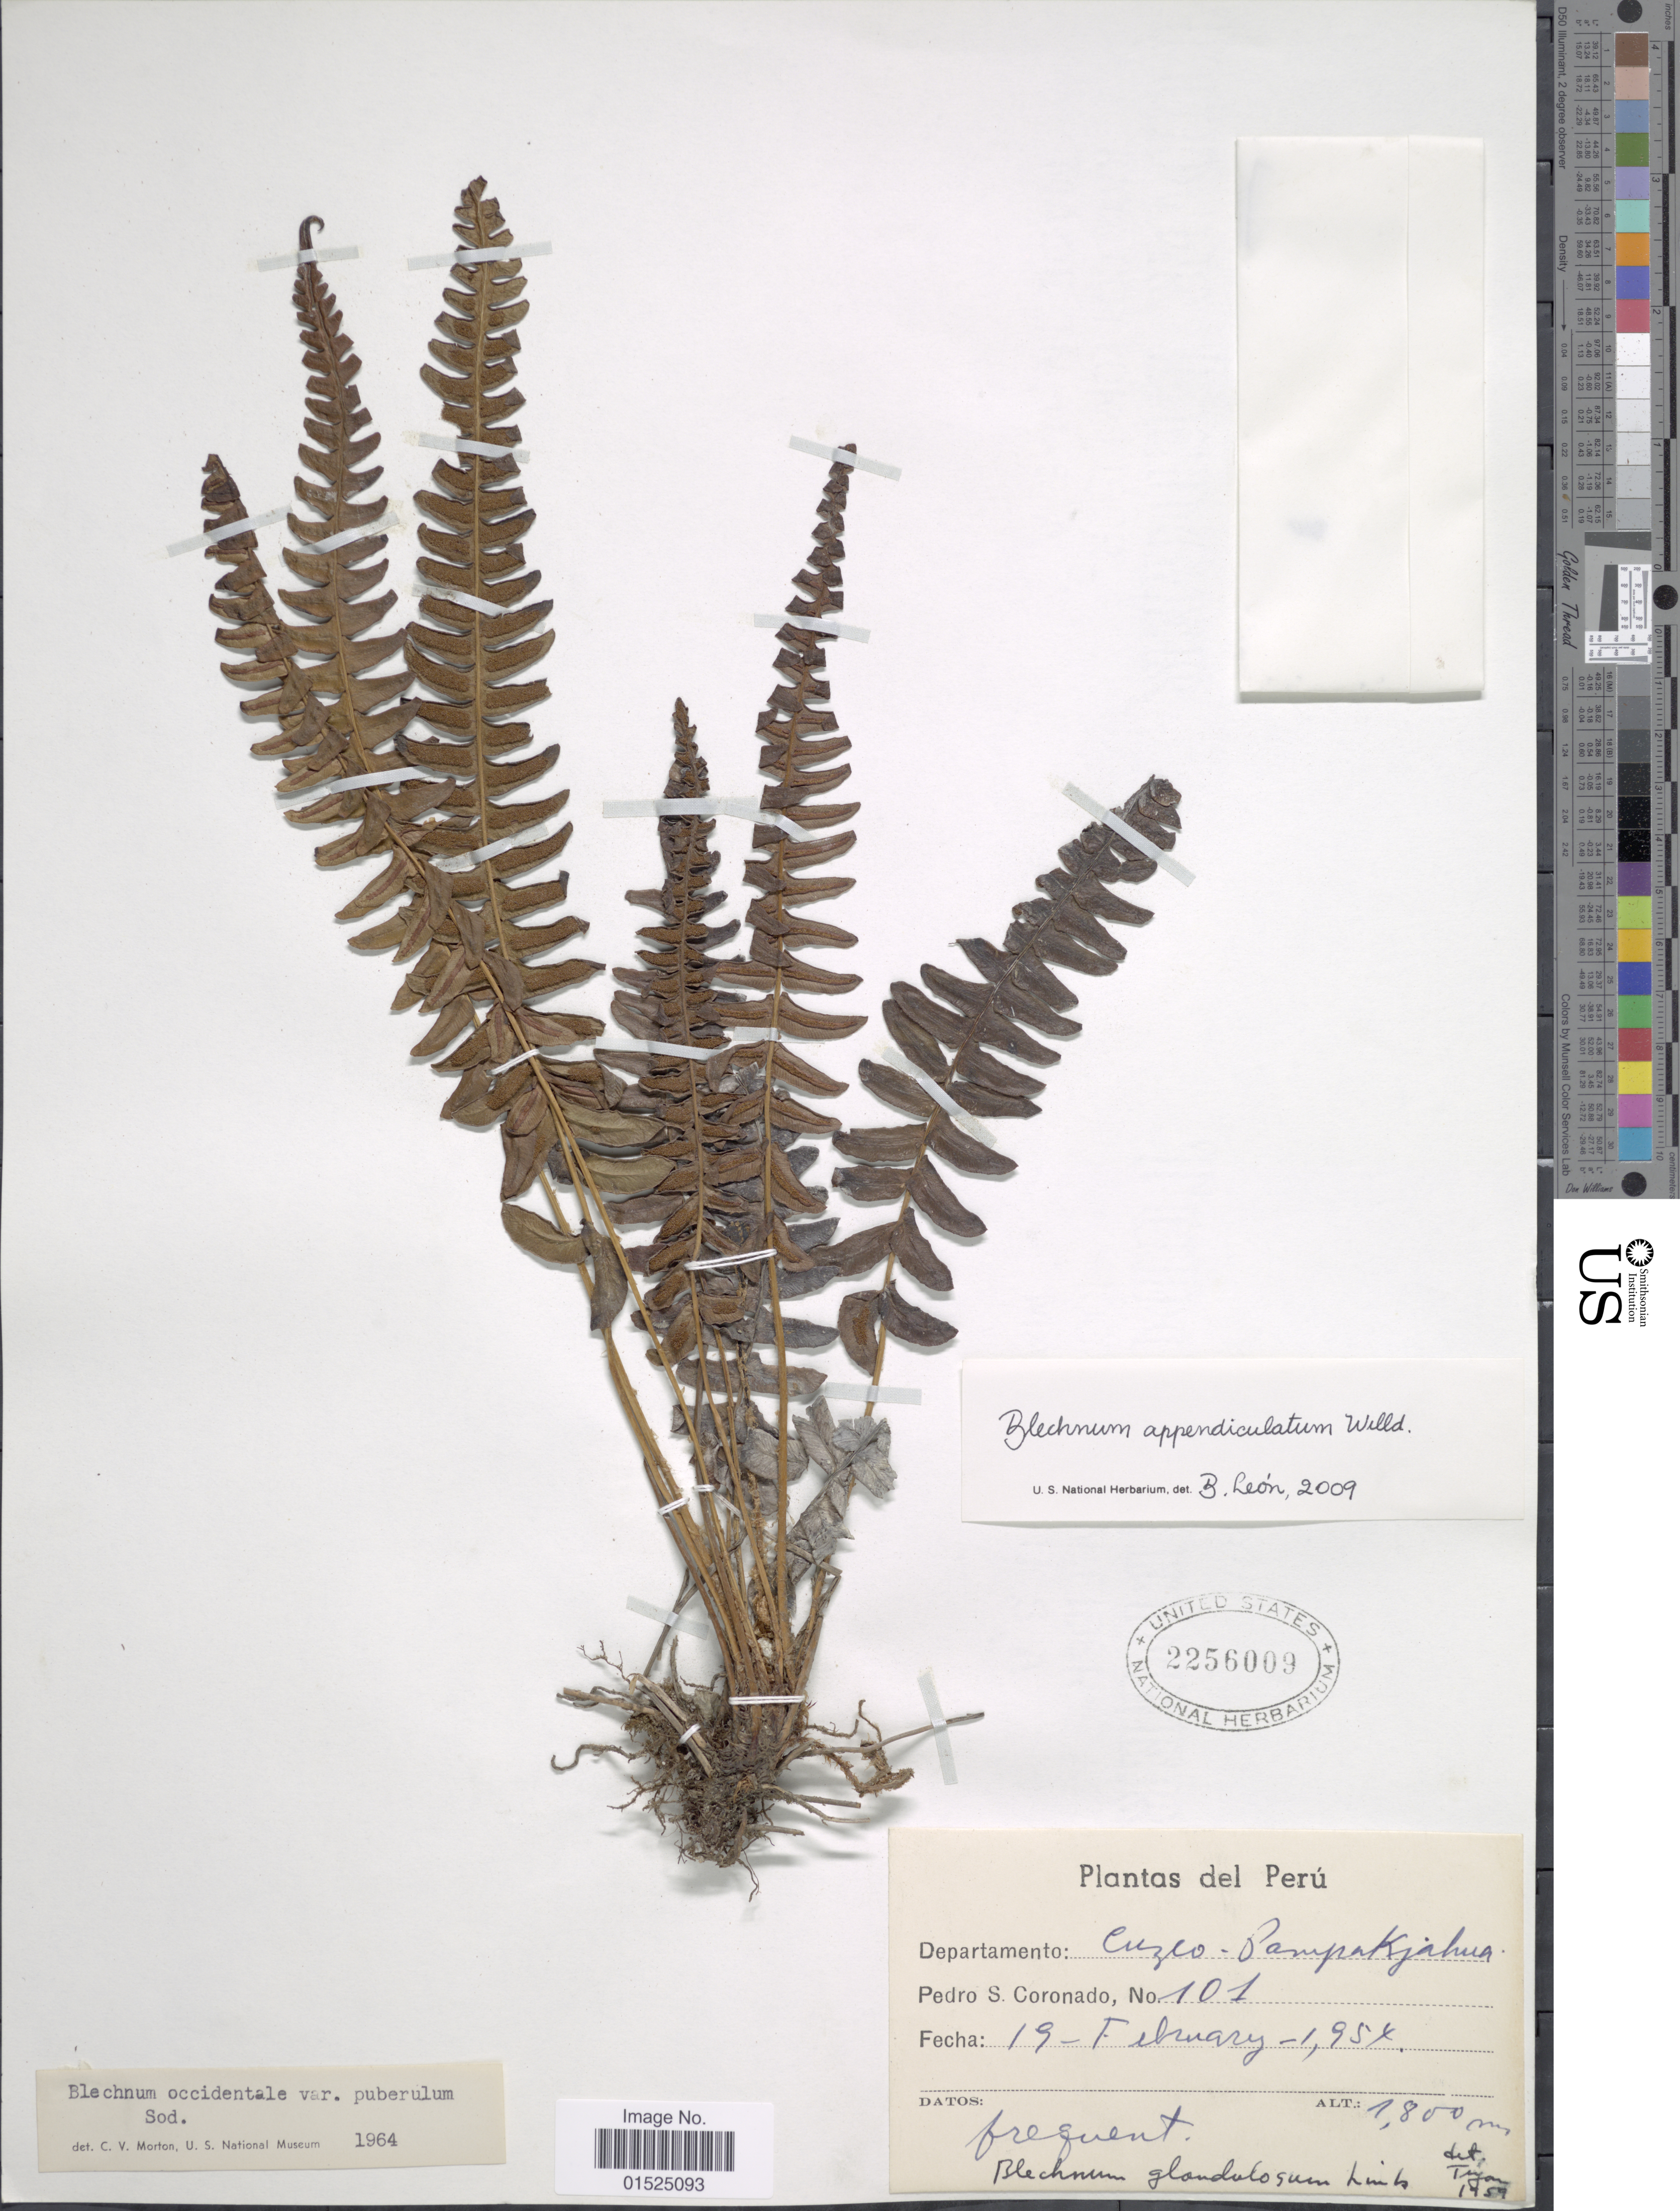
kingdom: Plantae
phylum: Tracheophyta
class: Polypodiopsida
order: Polypodiales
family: Blechnaceae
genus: Blechnum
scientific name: Blechnum appendiculatum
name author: Willd.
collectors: P. Coronado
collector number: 101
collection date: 1954-02-19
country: Peru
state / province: Cusco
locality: PampaKjahua [interpreted]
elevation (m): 1800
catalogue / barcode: US 2256009